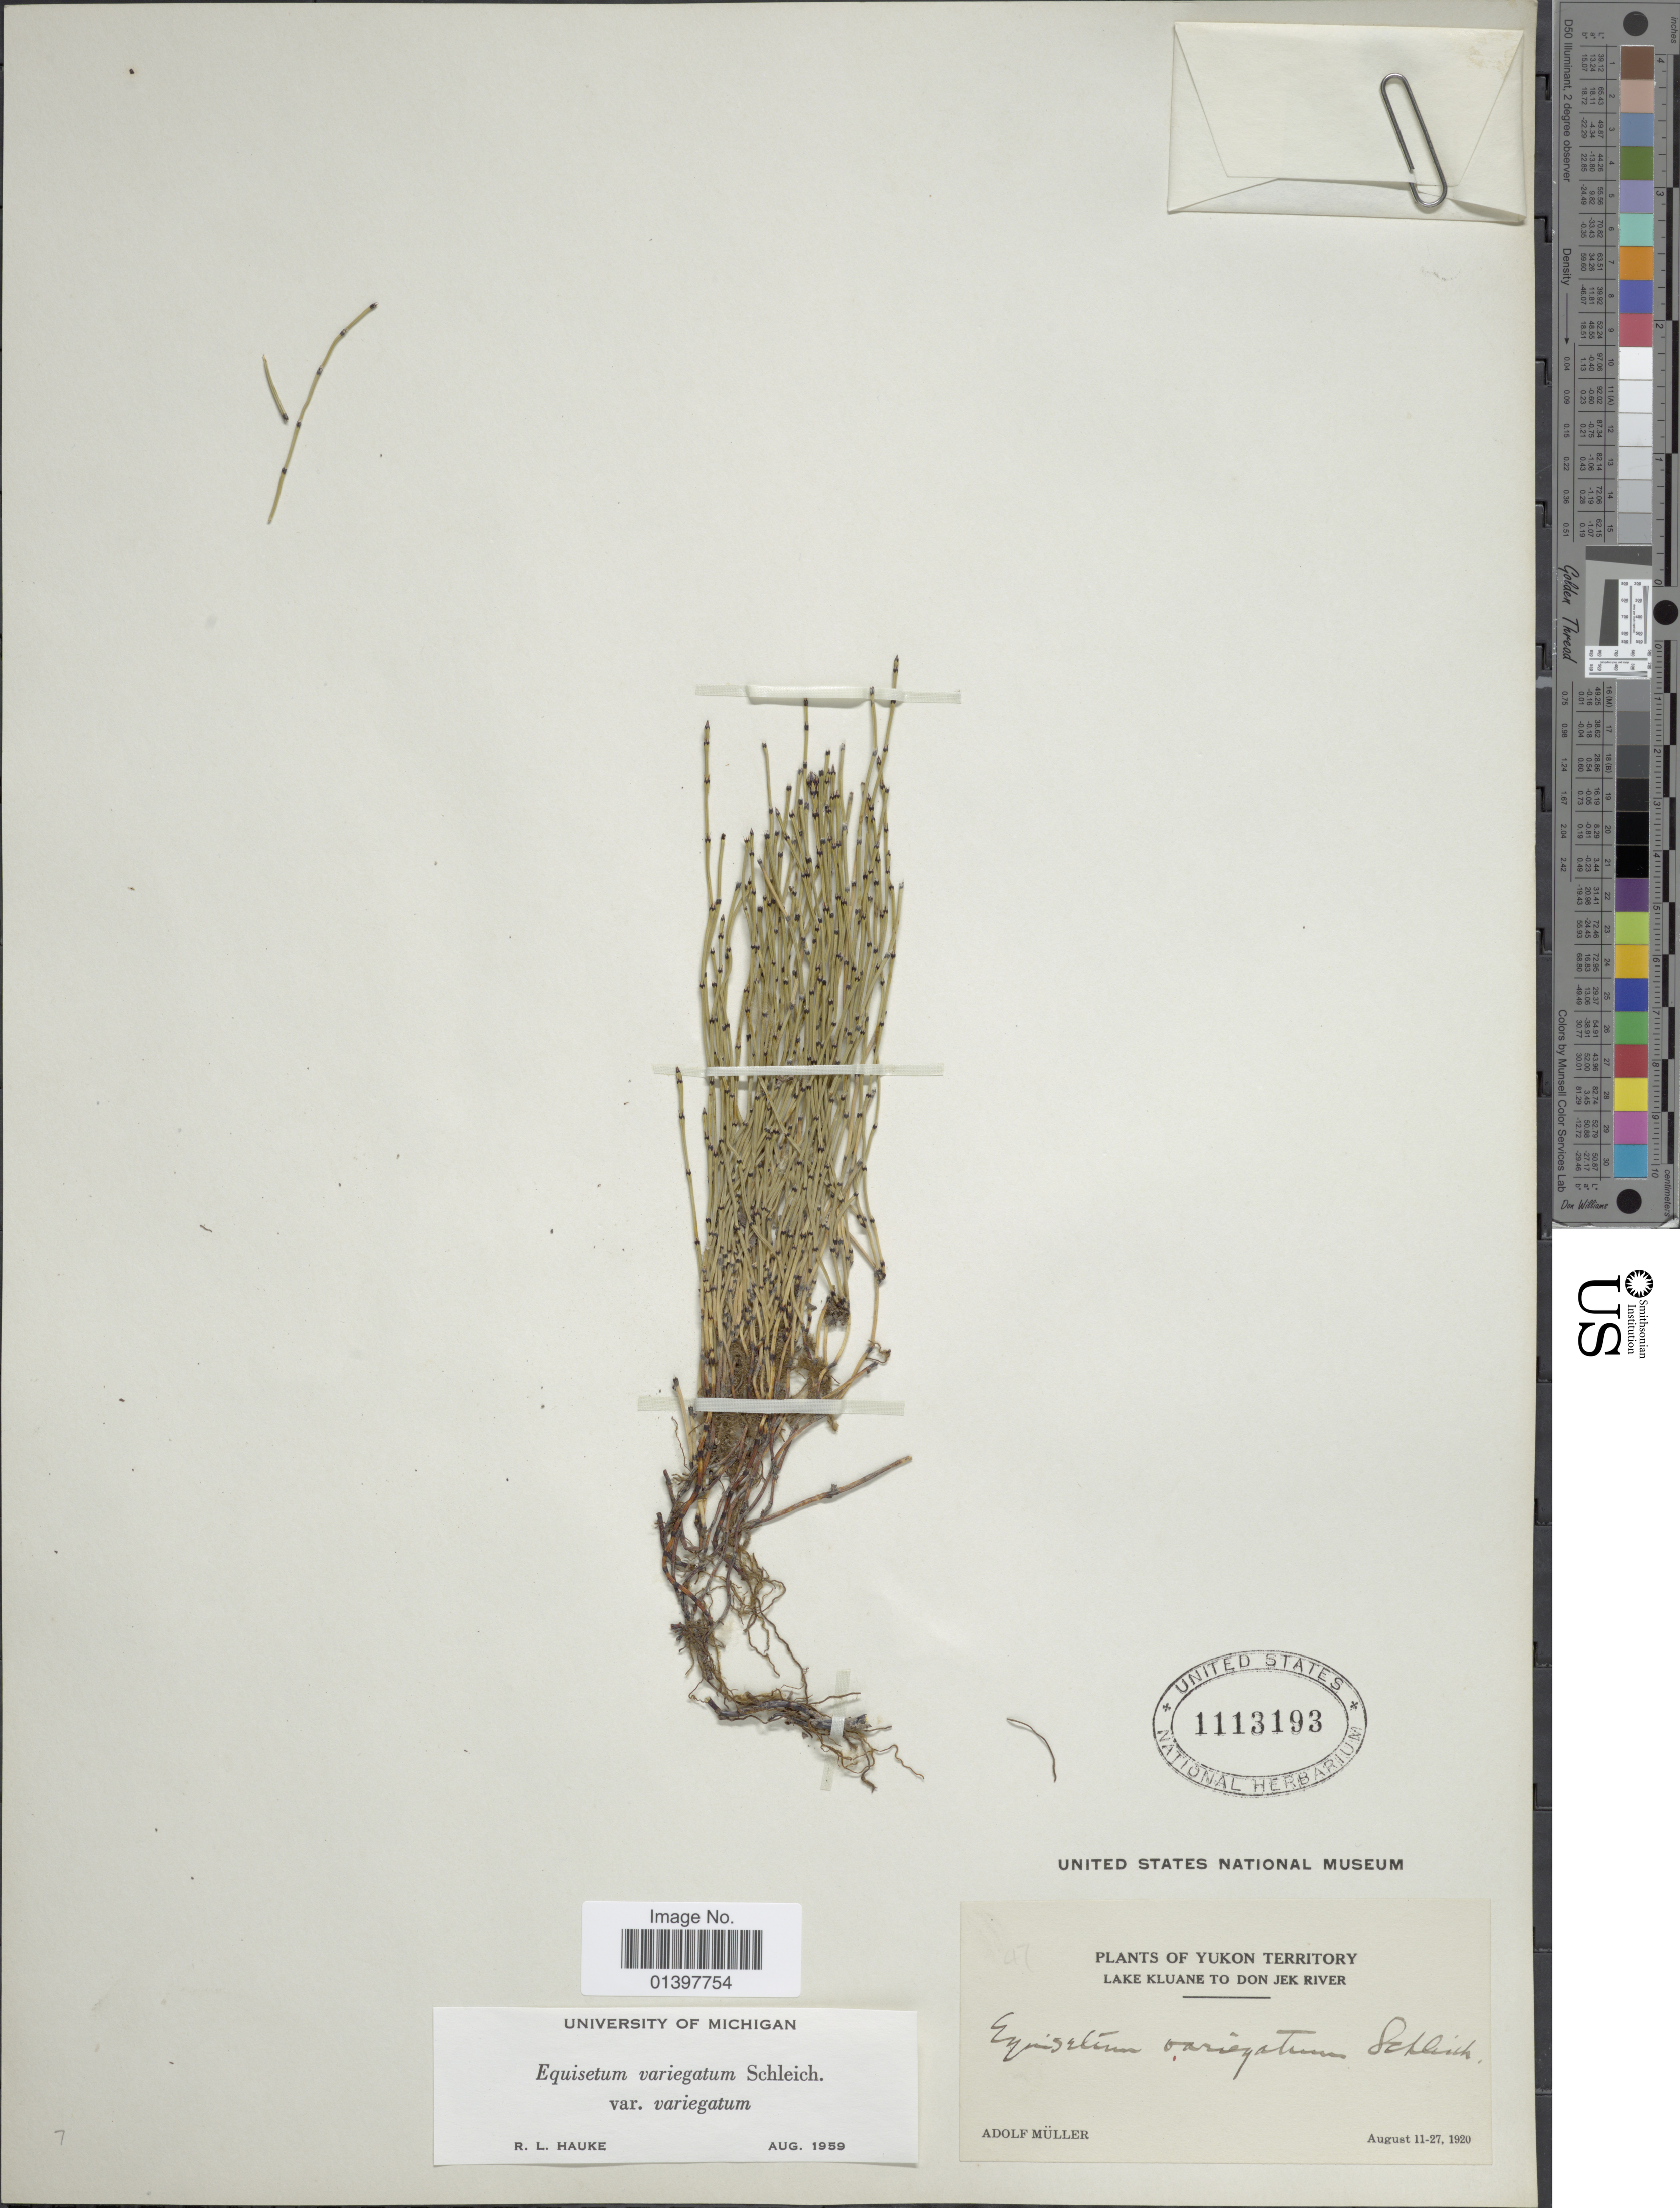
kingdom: Plantae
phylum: Tracheophyta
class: Polypodiopsida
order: Equisetales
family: Equisetaceae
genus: Equisetum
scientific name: Equisetum variegatum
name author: Schleich. ex F. Weber & D. Mohr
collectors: A. Muller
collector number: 47*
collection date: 1920-08-11/1920-08-27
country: Canada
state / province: Yukon Territory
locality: Lake Kluane to Don Jek River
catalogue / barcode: US 1113193